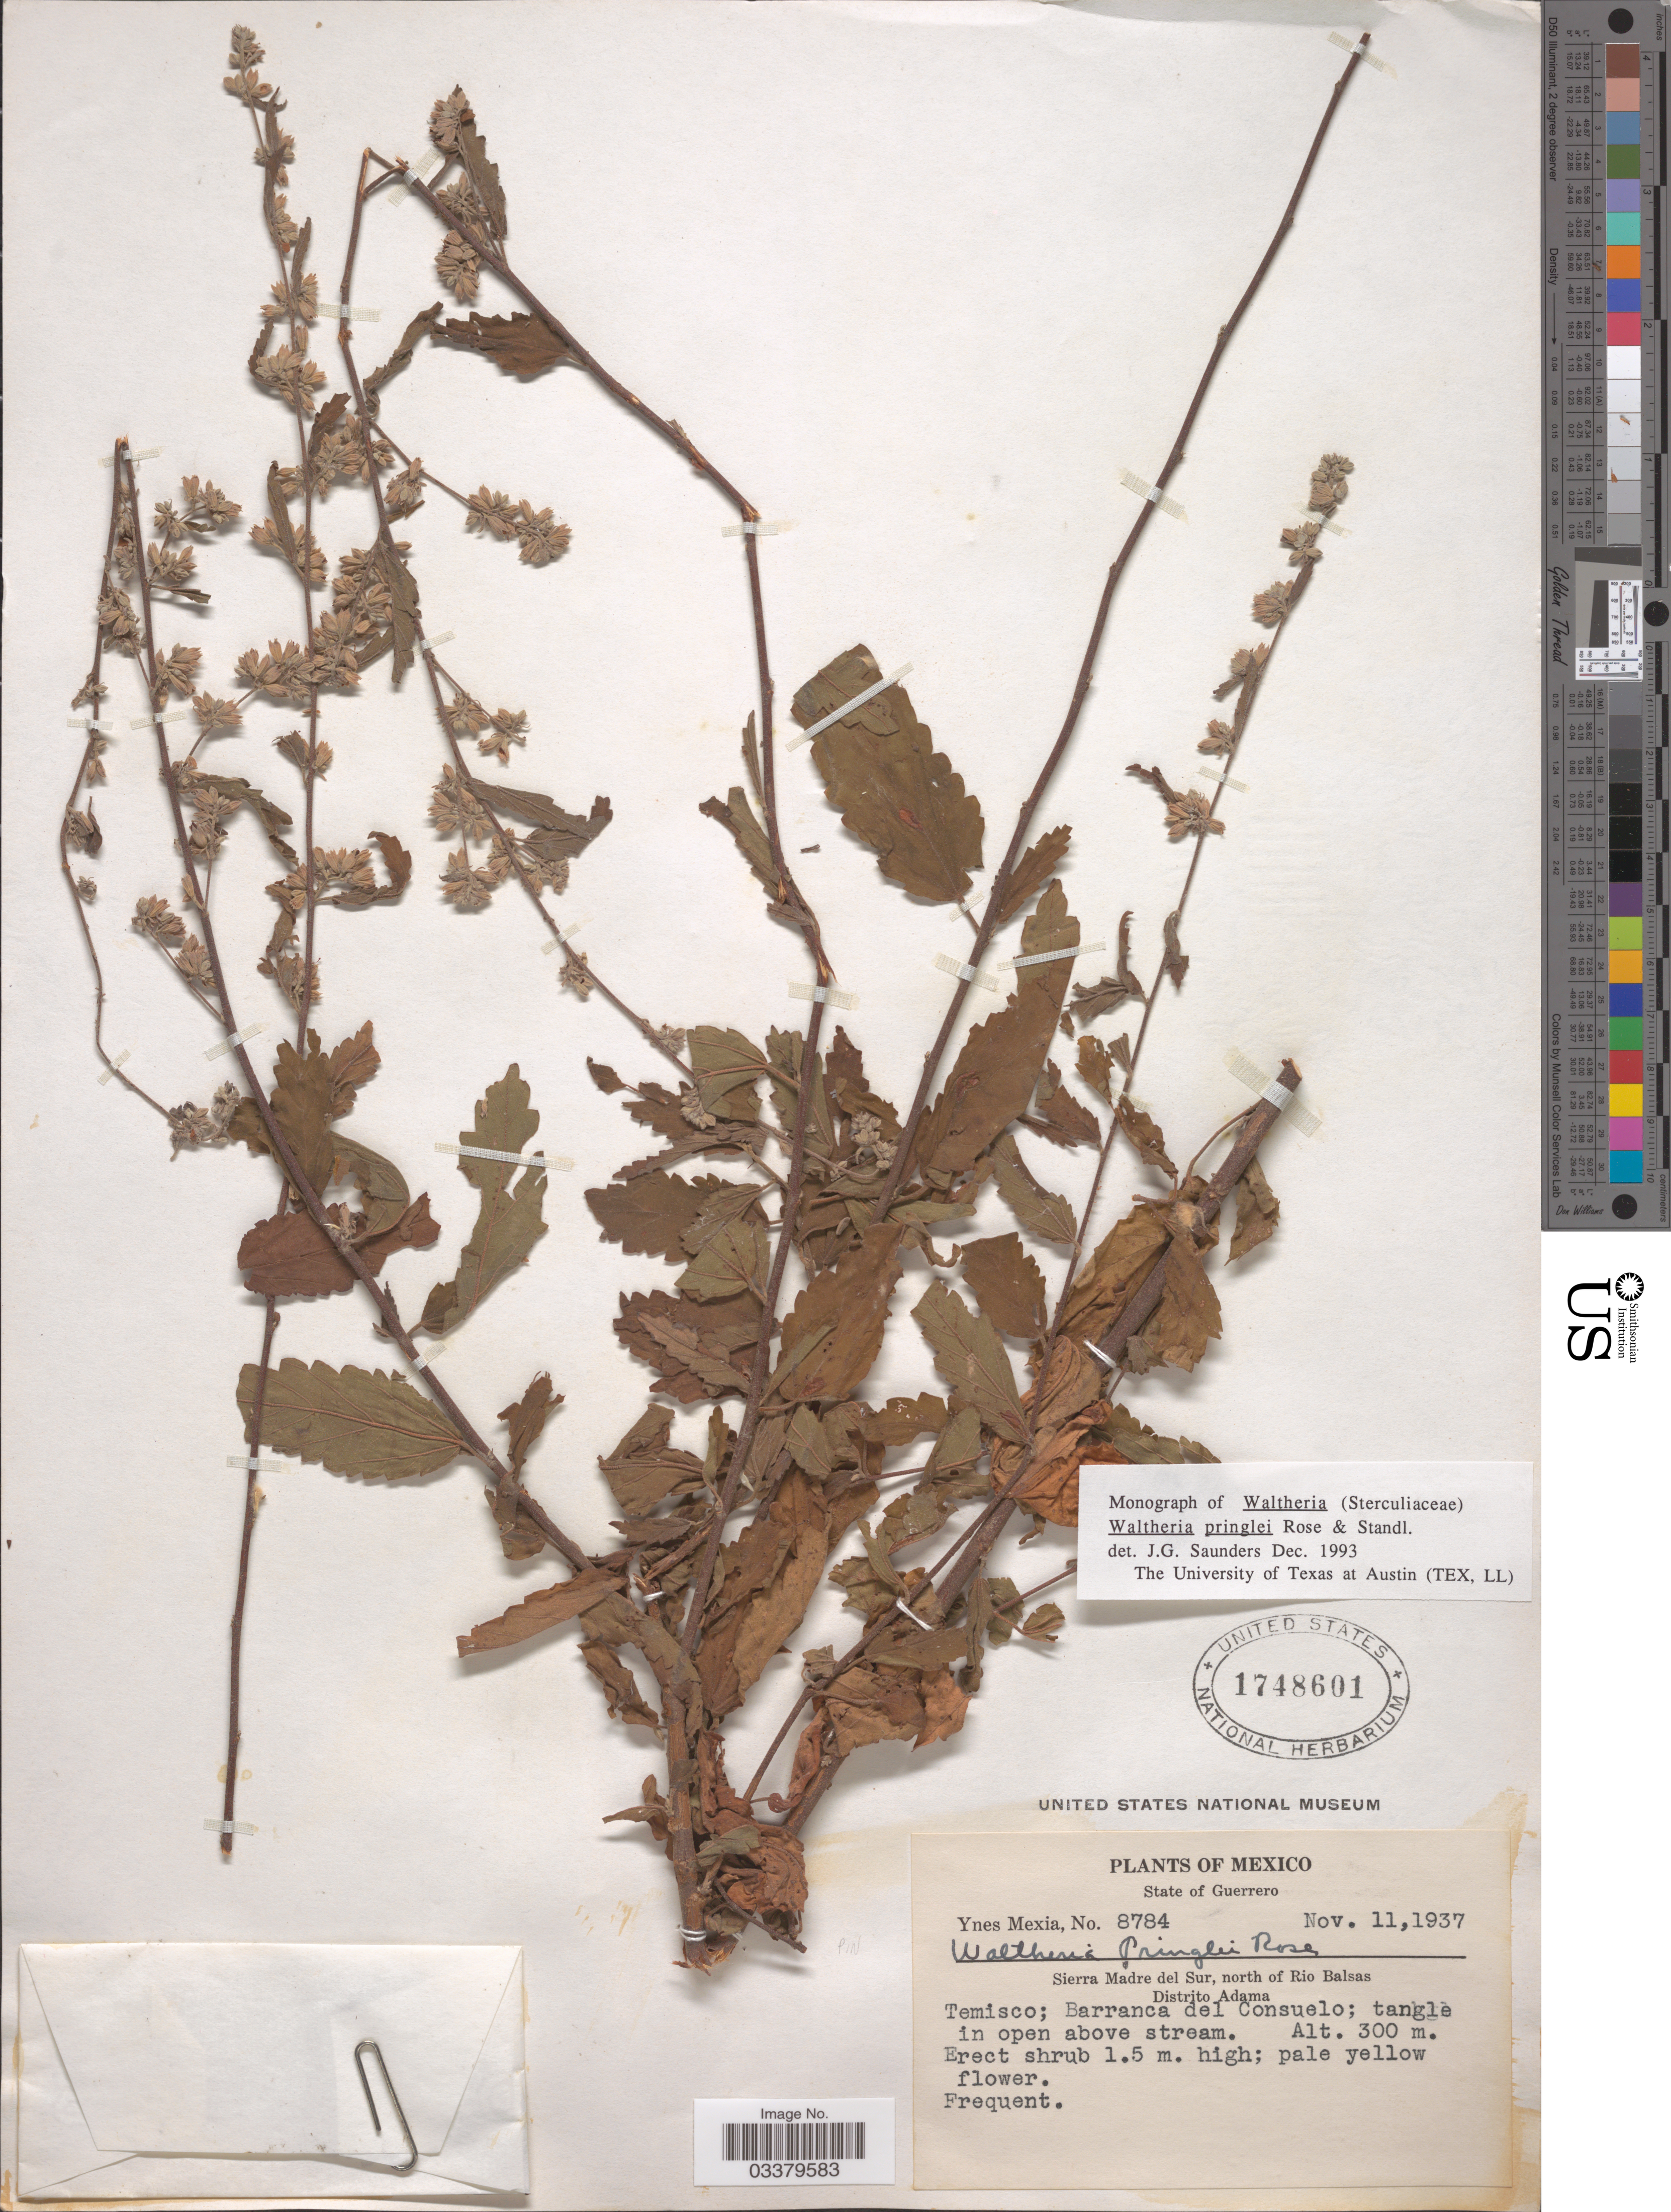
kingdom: Plantae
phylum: Tracheophyta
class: Magnoliopsida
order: Malvales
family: Malvaceae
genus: Waltheria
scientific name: Waltheria pringlei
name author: Rose & Standl.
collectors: Y. Mexia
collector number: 8784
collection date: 1937-11-11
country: Mexico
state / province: Guerrero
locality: Sierra Madre del Sur, north of Rio Balsas. Distrito Adama. Temisco; Barranca del Consuelo.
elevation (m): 300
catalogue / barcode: US 1748601